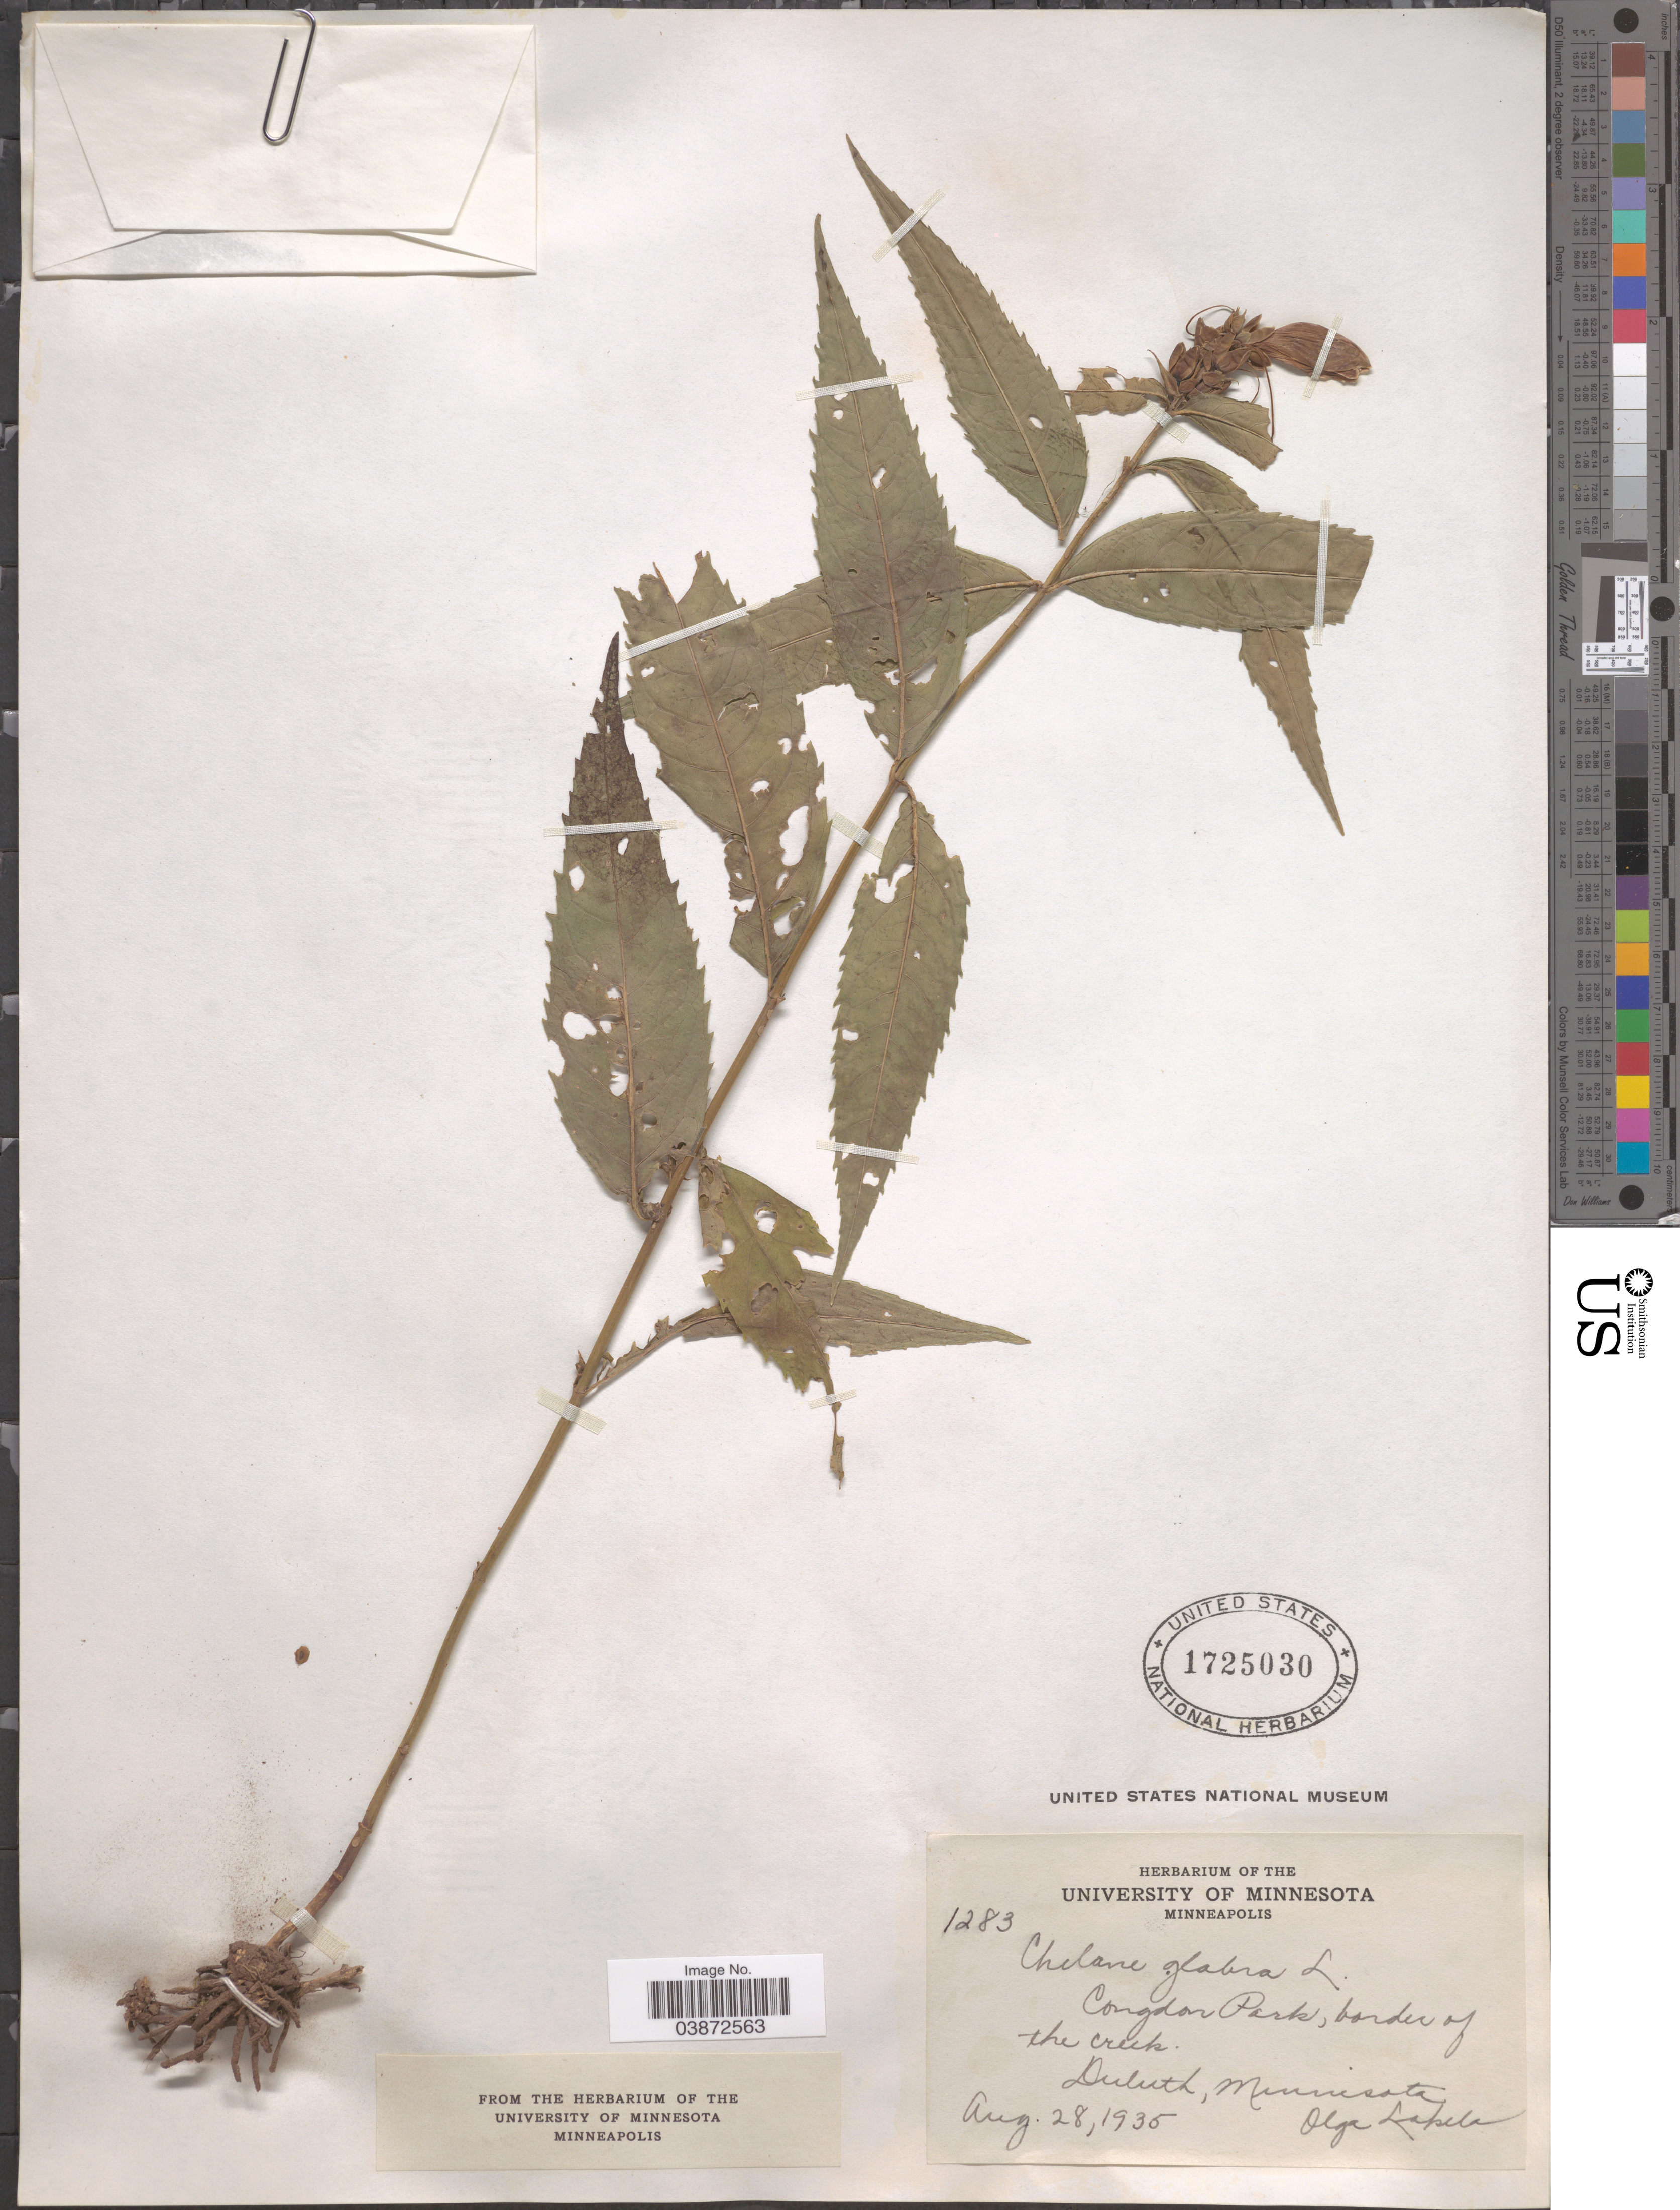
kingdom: Plantae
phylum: Tracheophyta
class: Magnoliopsida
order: Lamiales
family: Plantaginaceae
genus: Chelone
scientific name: Chelone glabra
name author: L.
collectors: O. K. Lakela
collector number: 1283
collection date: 1935-08-28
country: United States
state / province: Minnesota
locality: Congdon Park, border of the creek. Duluth.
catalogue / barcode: US 1725030